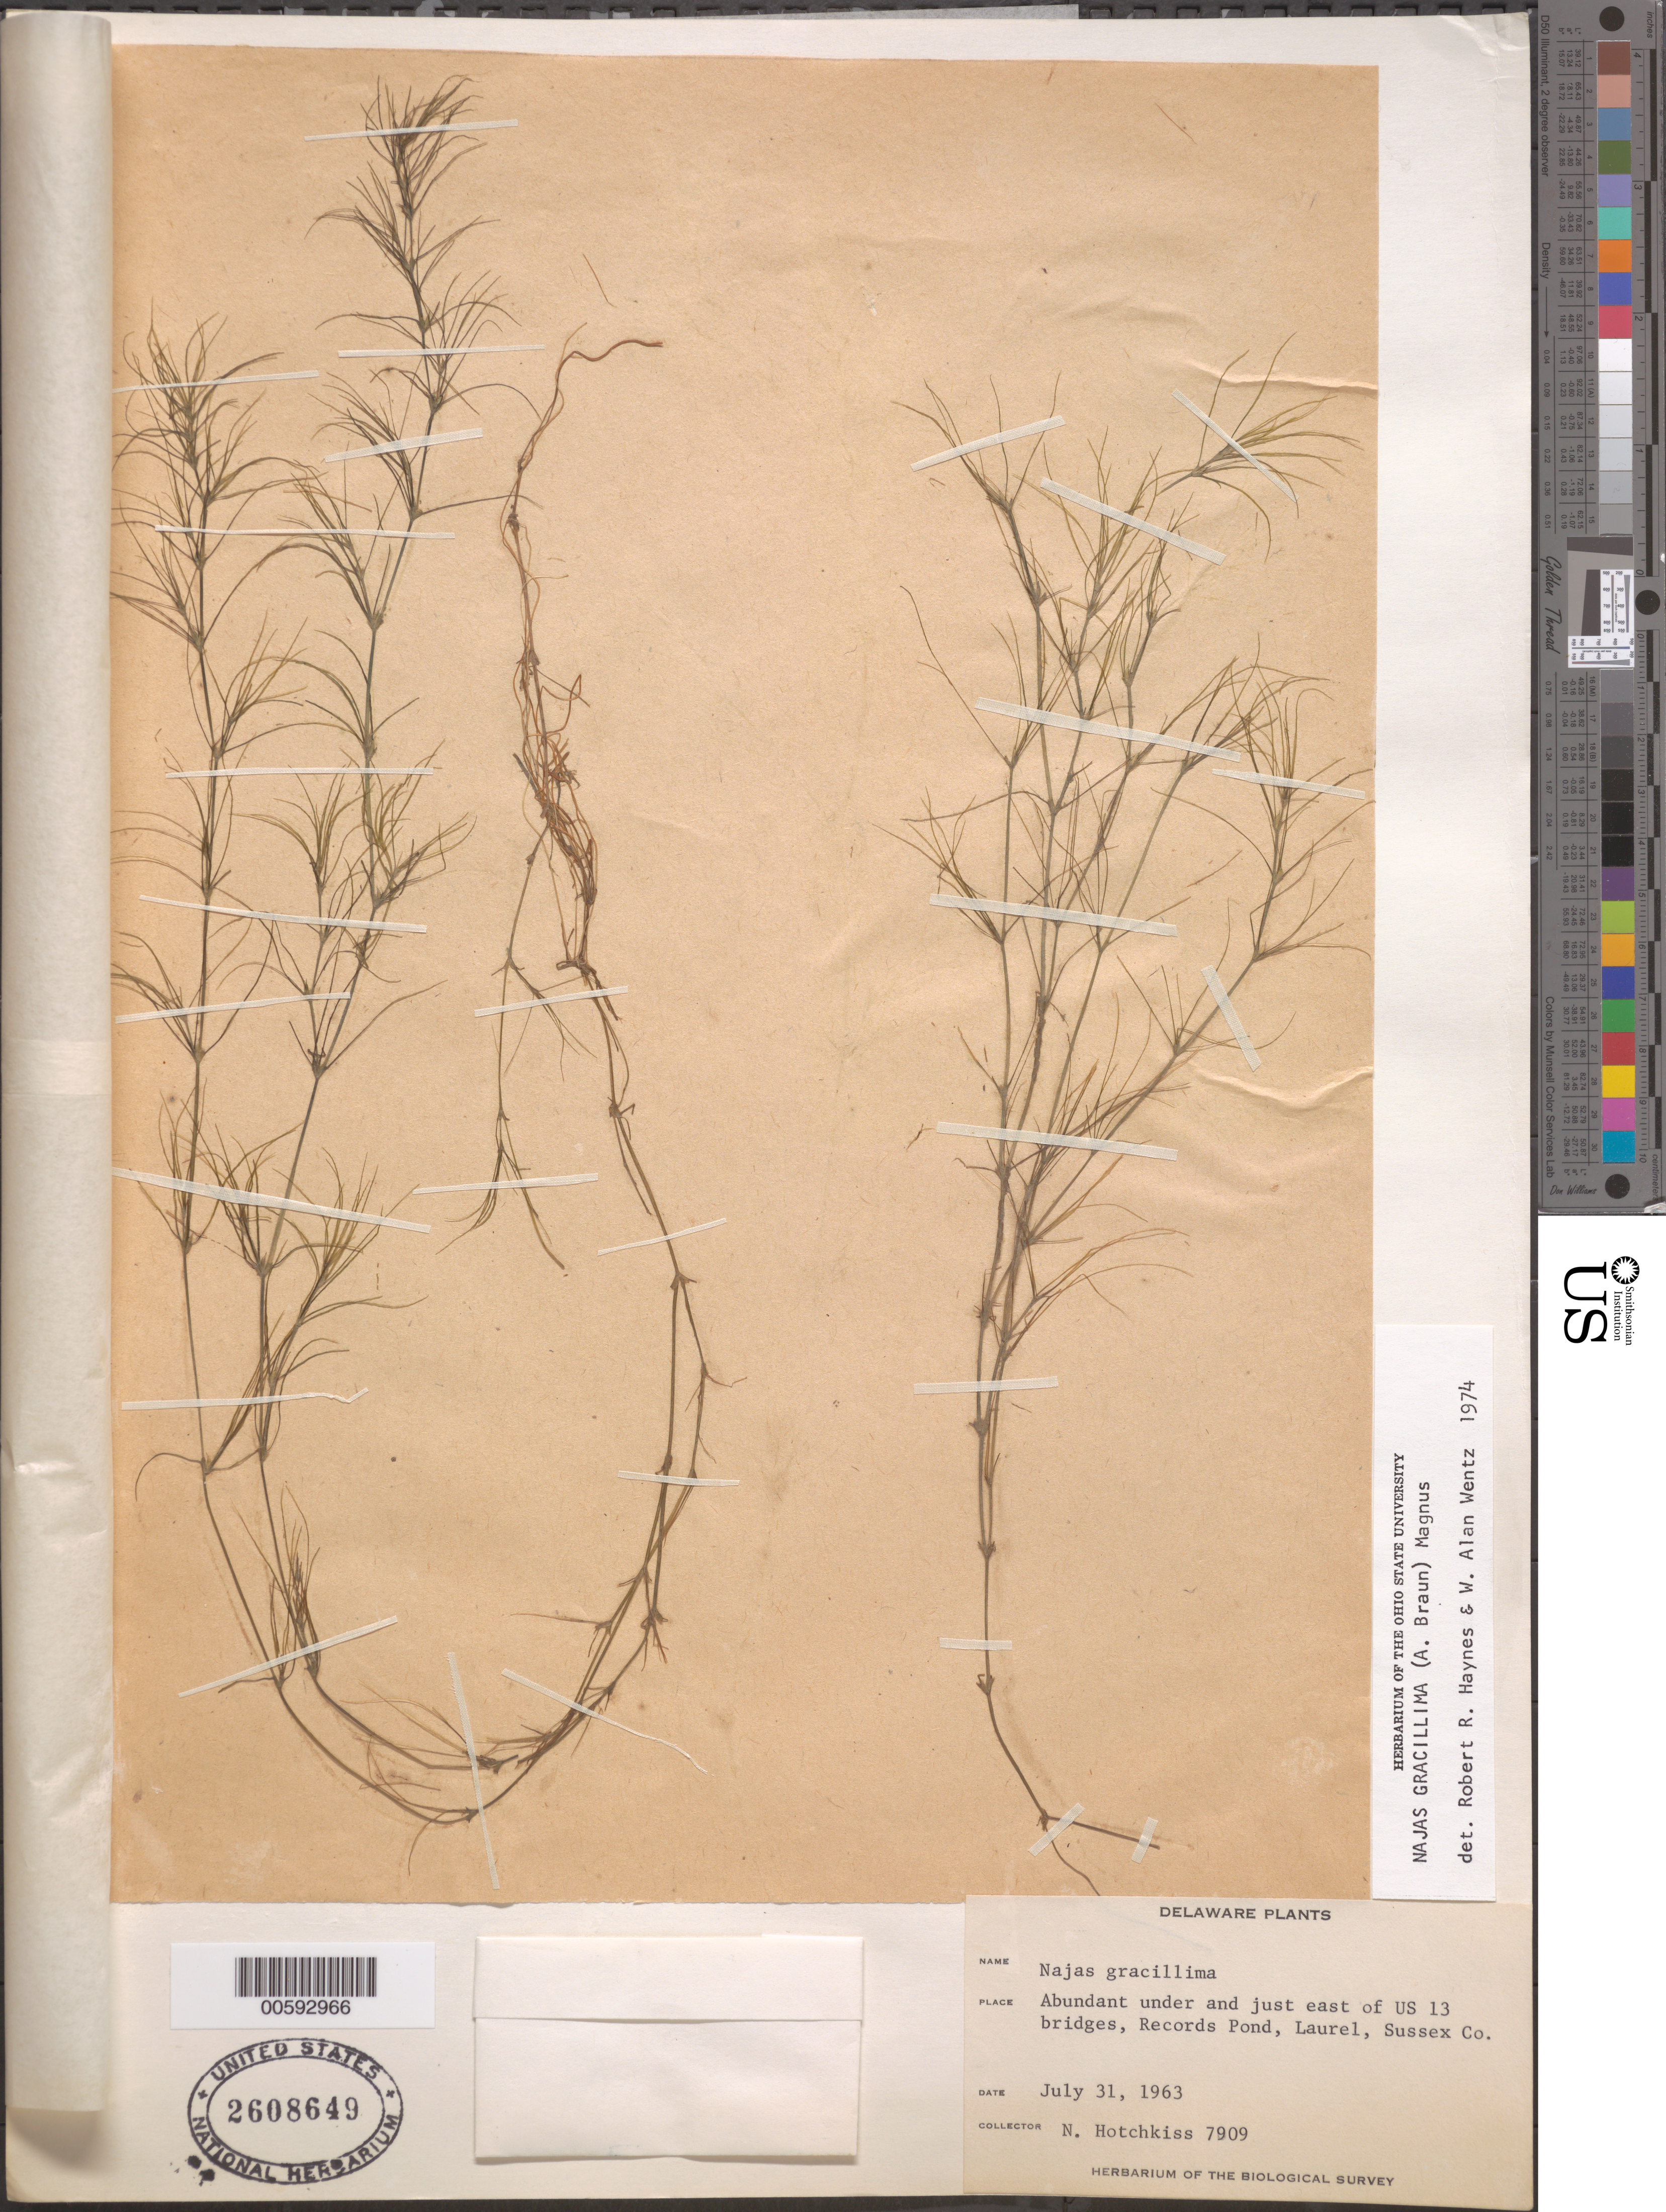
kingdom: Plantae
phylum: Tracheophyta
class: Liliopsida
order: Alismatales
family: Hydrocharitaceae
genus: Najas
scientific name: Najas gracillima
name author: (A. Braun) Magnus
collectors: N. Hotchkiss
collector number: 7909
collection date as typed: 31 Jul 1963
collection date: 1963-07-31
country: United States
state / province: Delaware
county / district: Sussex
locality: Laurel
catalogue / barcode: US 2608649